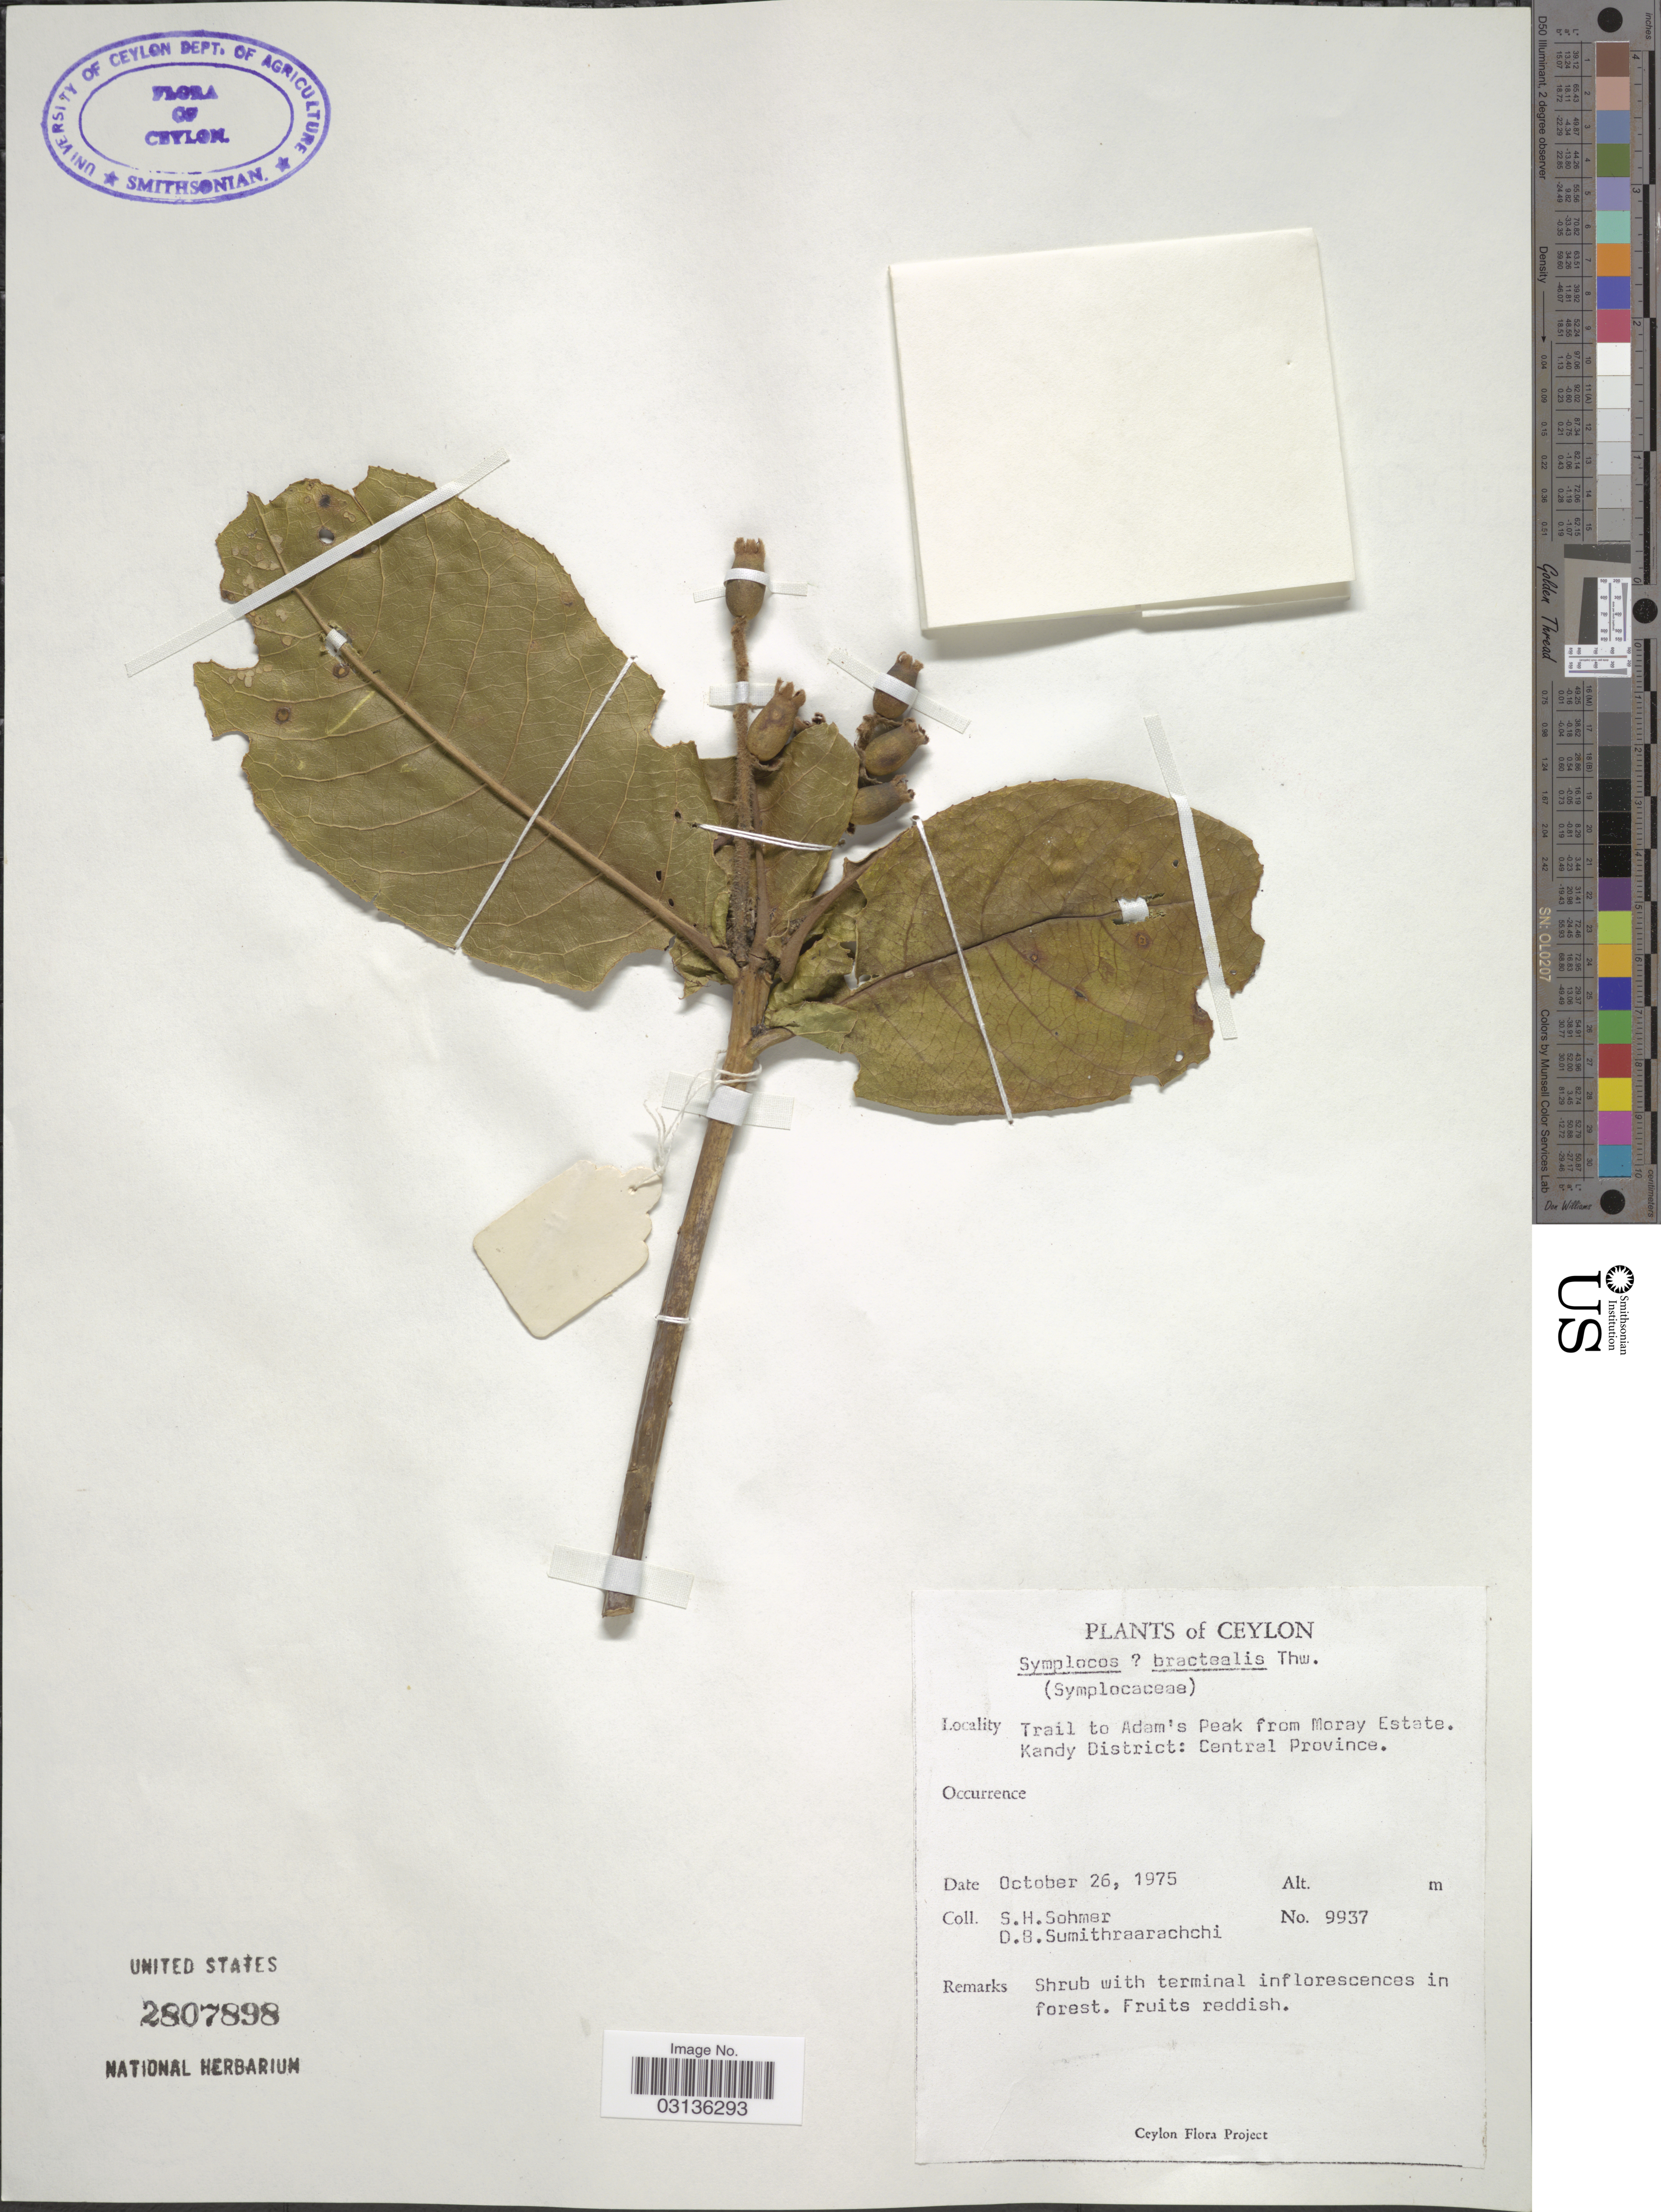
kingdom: Plantae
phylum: Tracheophyta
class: Magnoliopsida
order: Ericales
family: Symplocaceae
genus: Symplocos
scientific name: Symplocos bractealis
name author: Thwaites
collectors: S. H. Sohmer & D. B. Sumithraarachchi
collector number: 9937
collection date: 1975-10-26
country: Sri Lanka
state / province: Central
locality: Ceylon. Trail to Adam's Peak from Moray Estate. Kandy District: Central Province.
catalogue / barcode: US 2807898